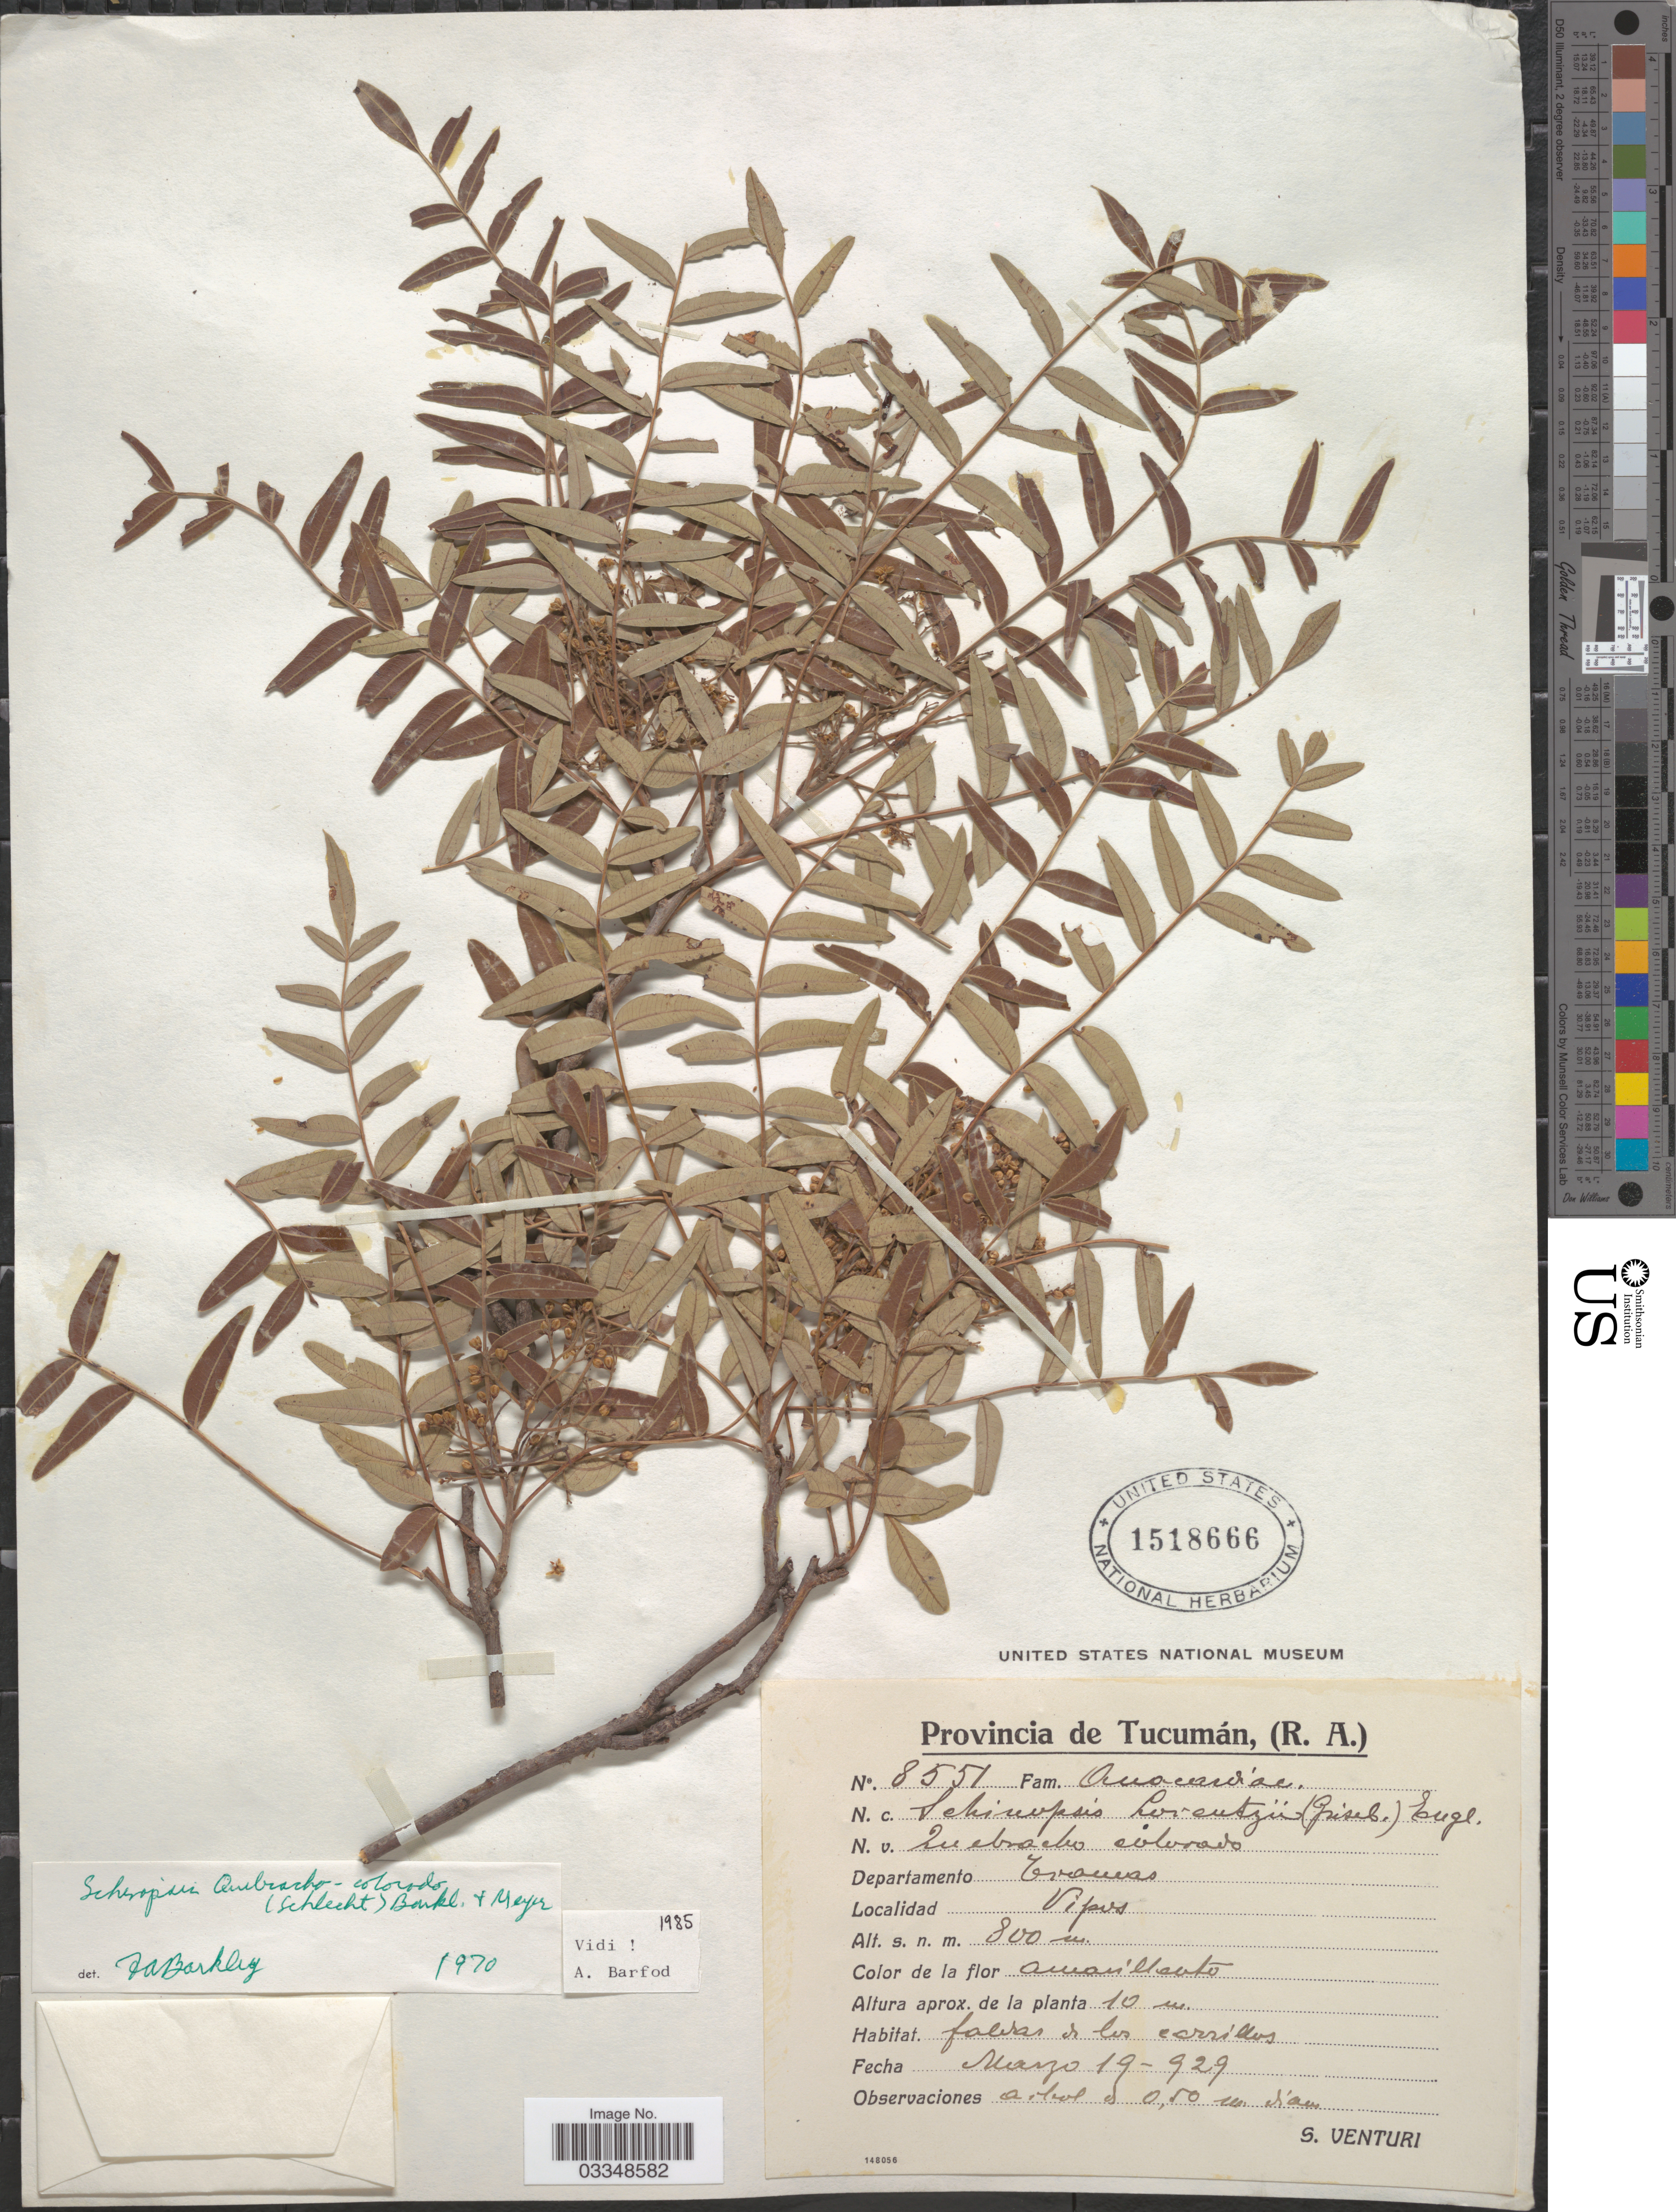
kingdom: Plantae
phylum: Tracheophyta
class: Magnoliopsida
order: Sapindales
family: Anacardiaceae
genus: Schinopsis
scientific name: Schinopsis quebracho-colorado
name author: F.A. Barkley & T. Mey.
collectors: S. Venturi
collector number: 8551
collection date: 1929-03-19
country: Argentina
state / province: Tucuman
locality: Departamento Trancas, Vipos.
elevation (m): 800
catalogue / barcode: US 1518666